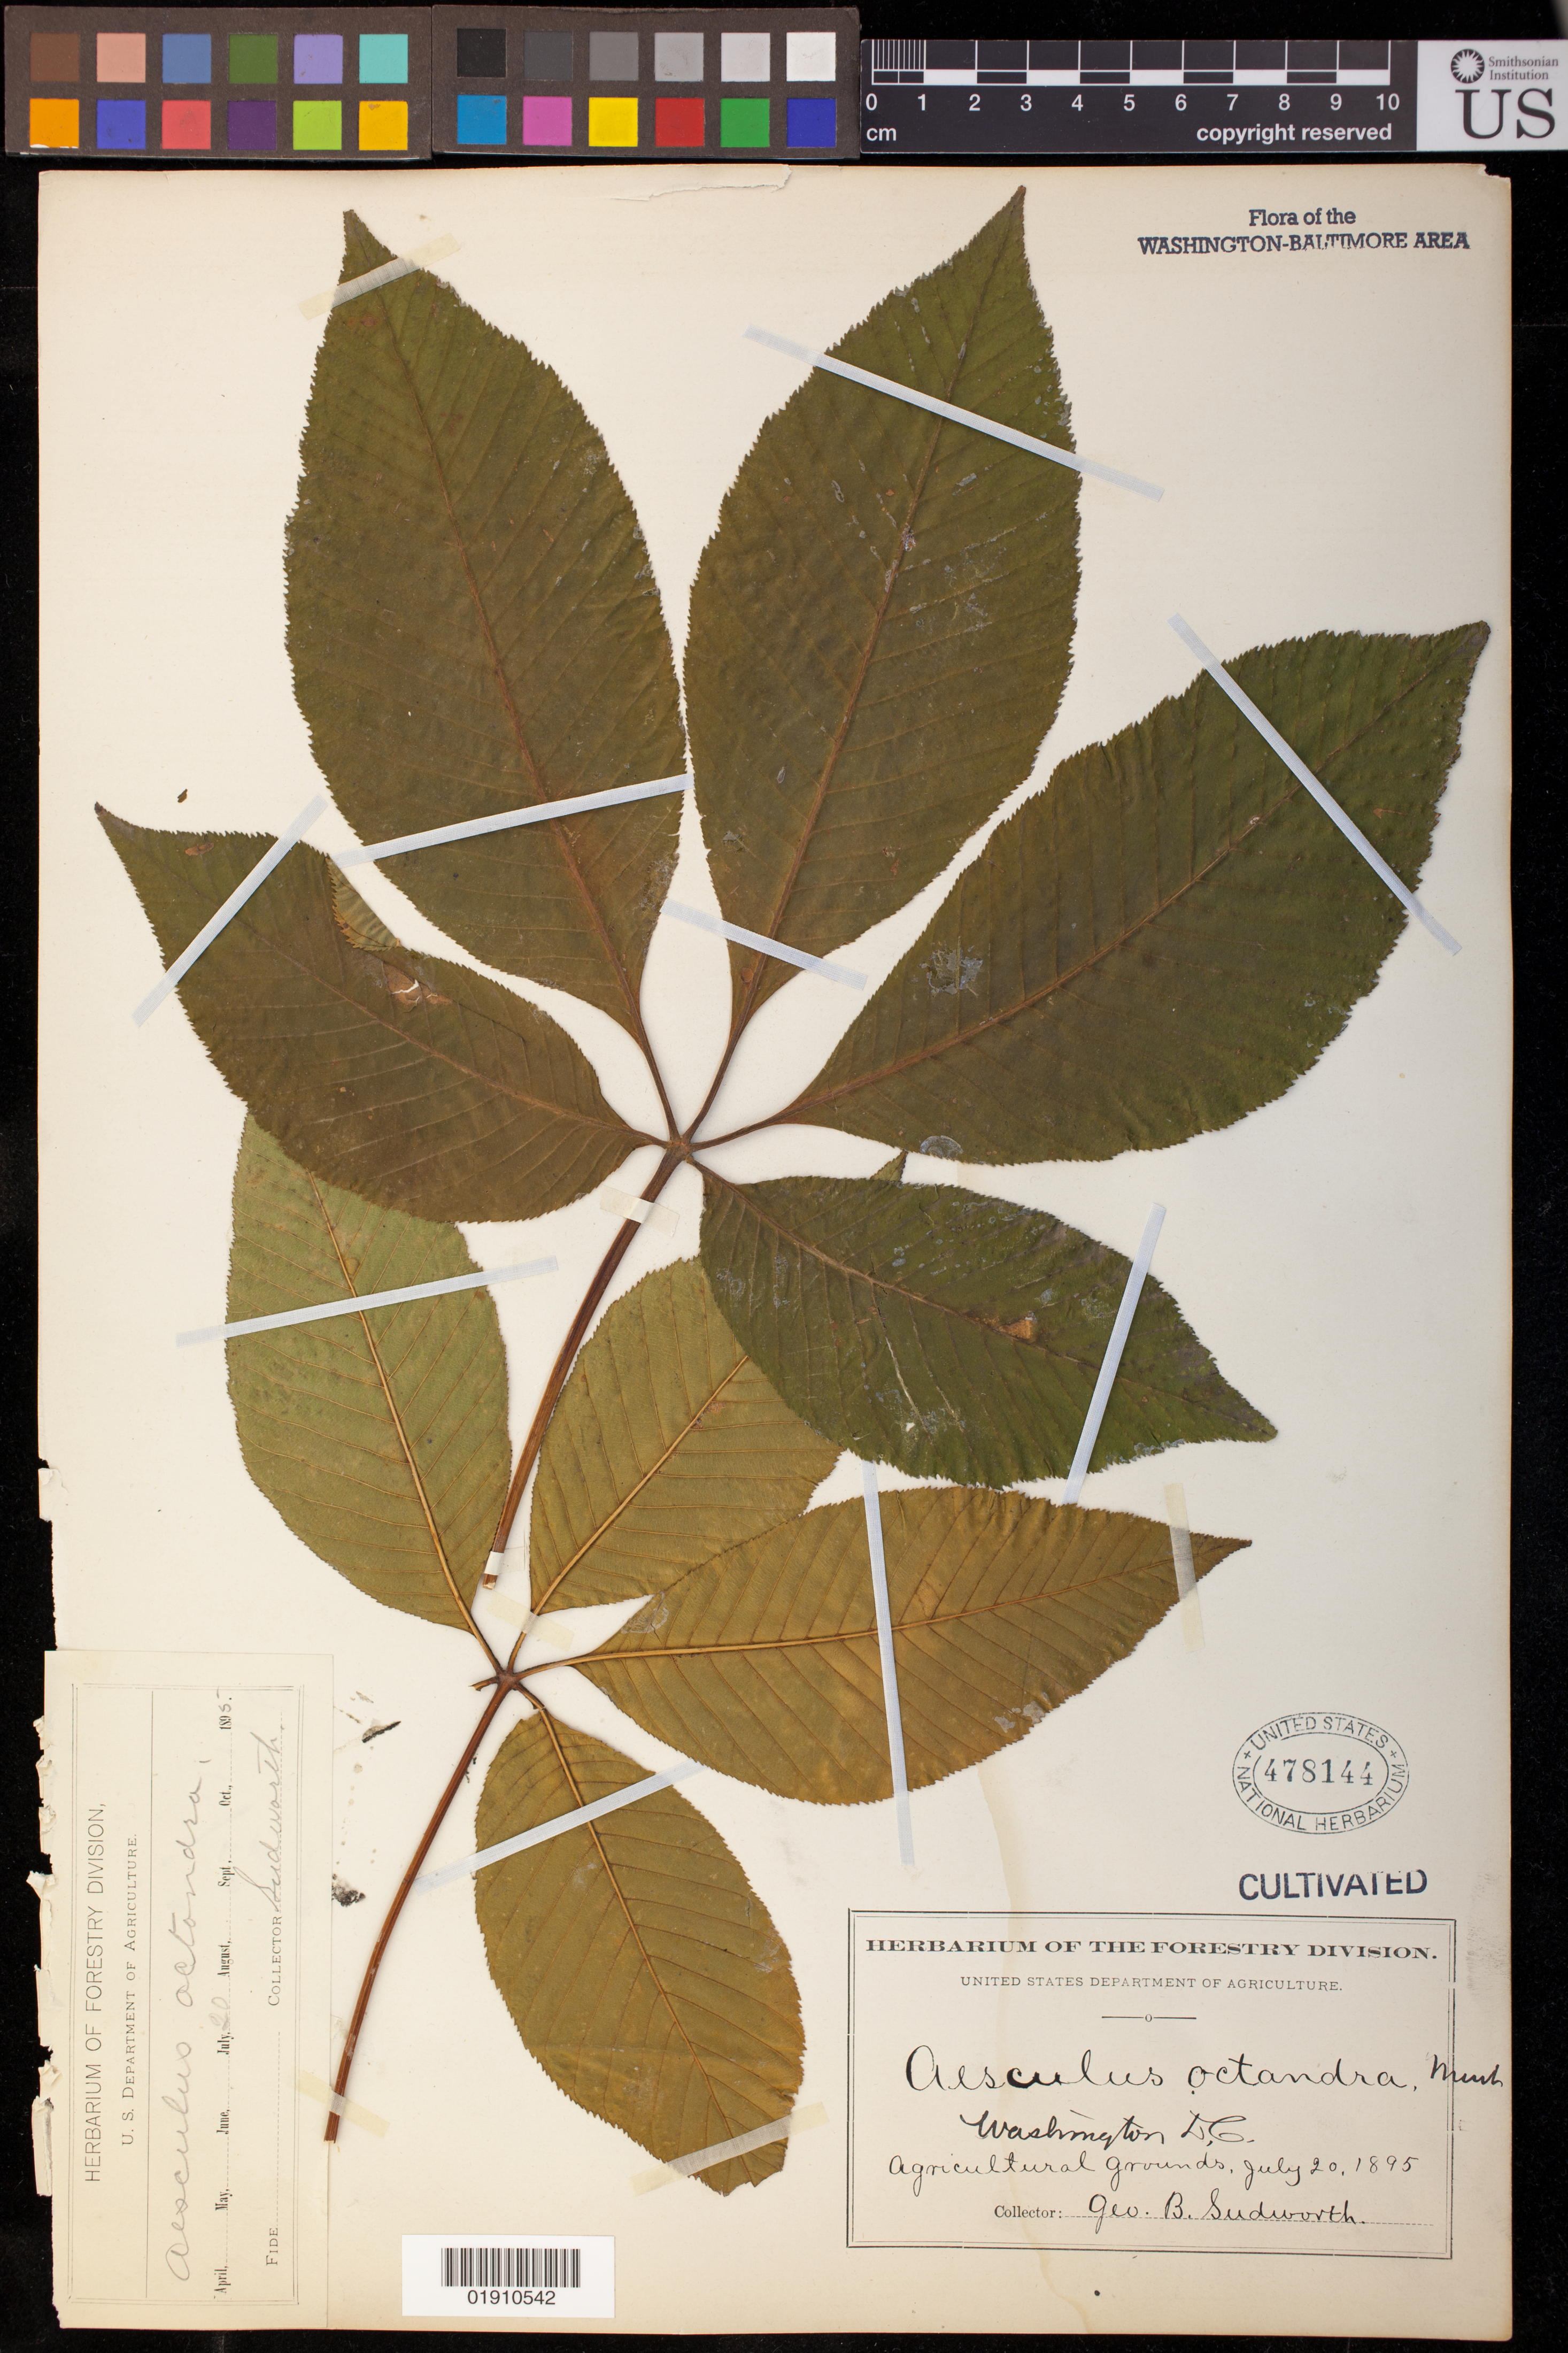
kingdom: Plantae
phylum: Tracheophyta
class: Magnoliopsida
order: Sapindales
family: Sapindaceae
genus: Aesculus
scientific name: Aesculus x hybrida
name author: DC.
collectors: G. B. Sudworth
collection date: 1895-07-20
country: United States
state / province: District of Columbia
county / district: Washington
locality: Washington D.C.; Agricultural grounds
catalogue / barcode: US 478144